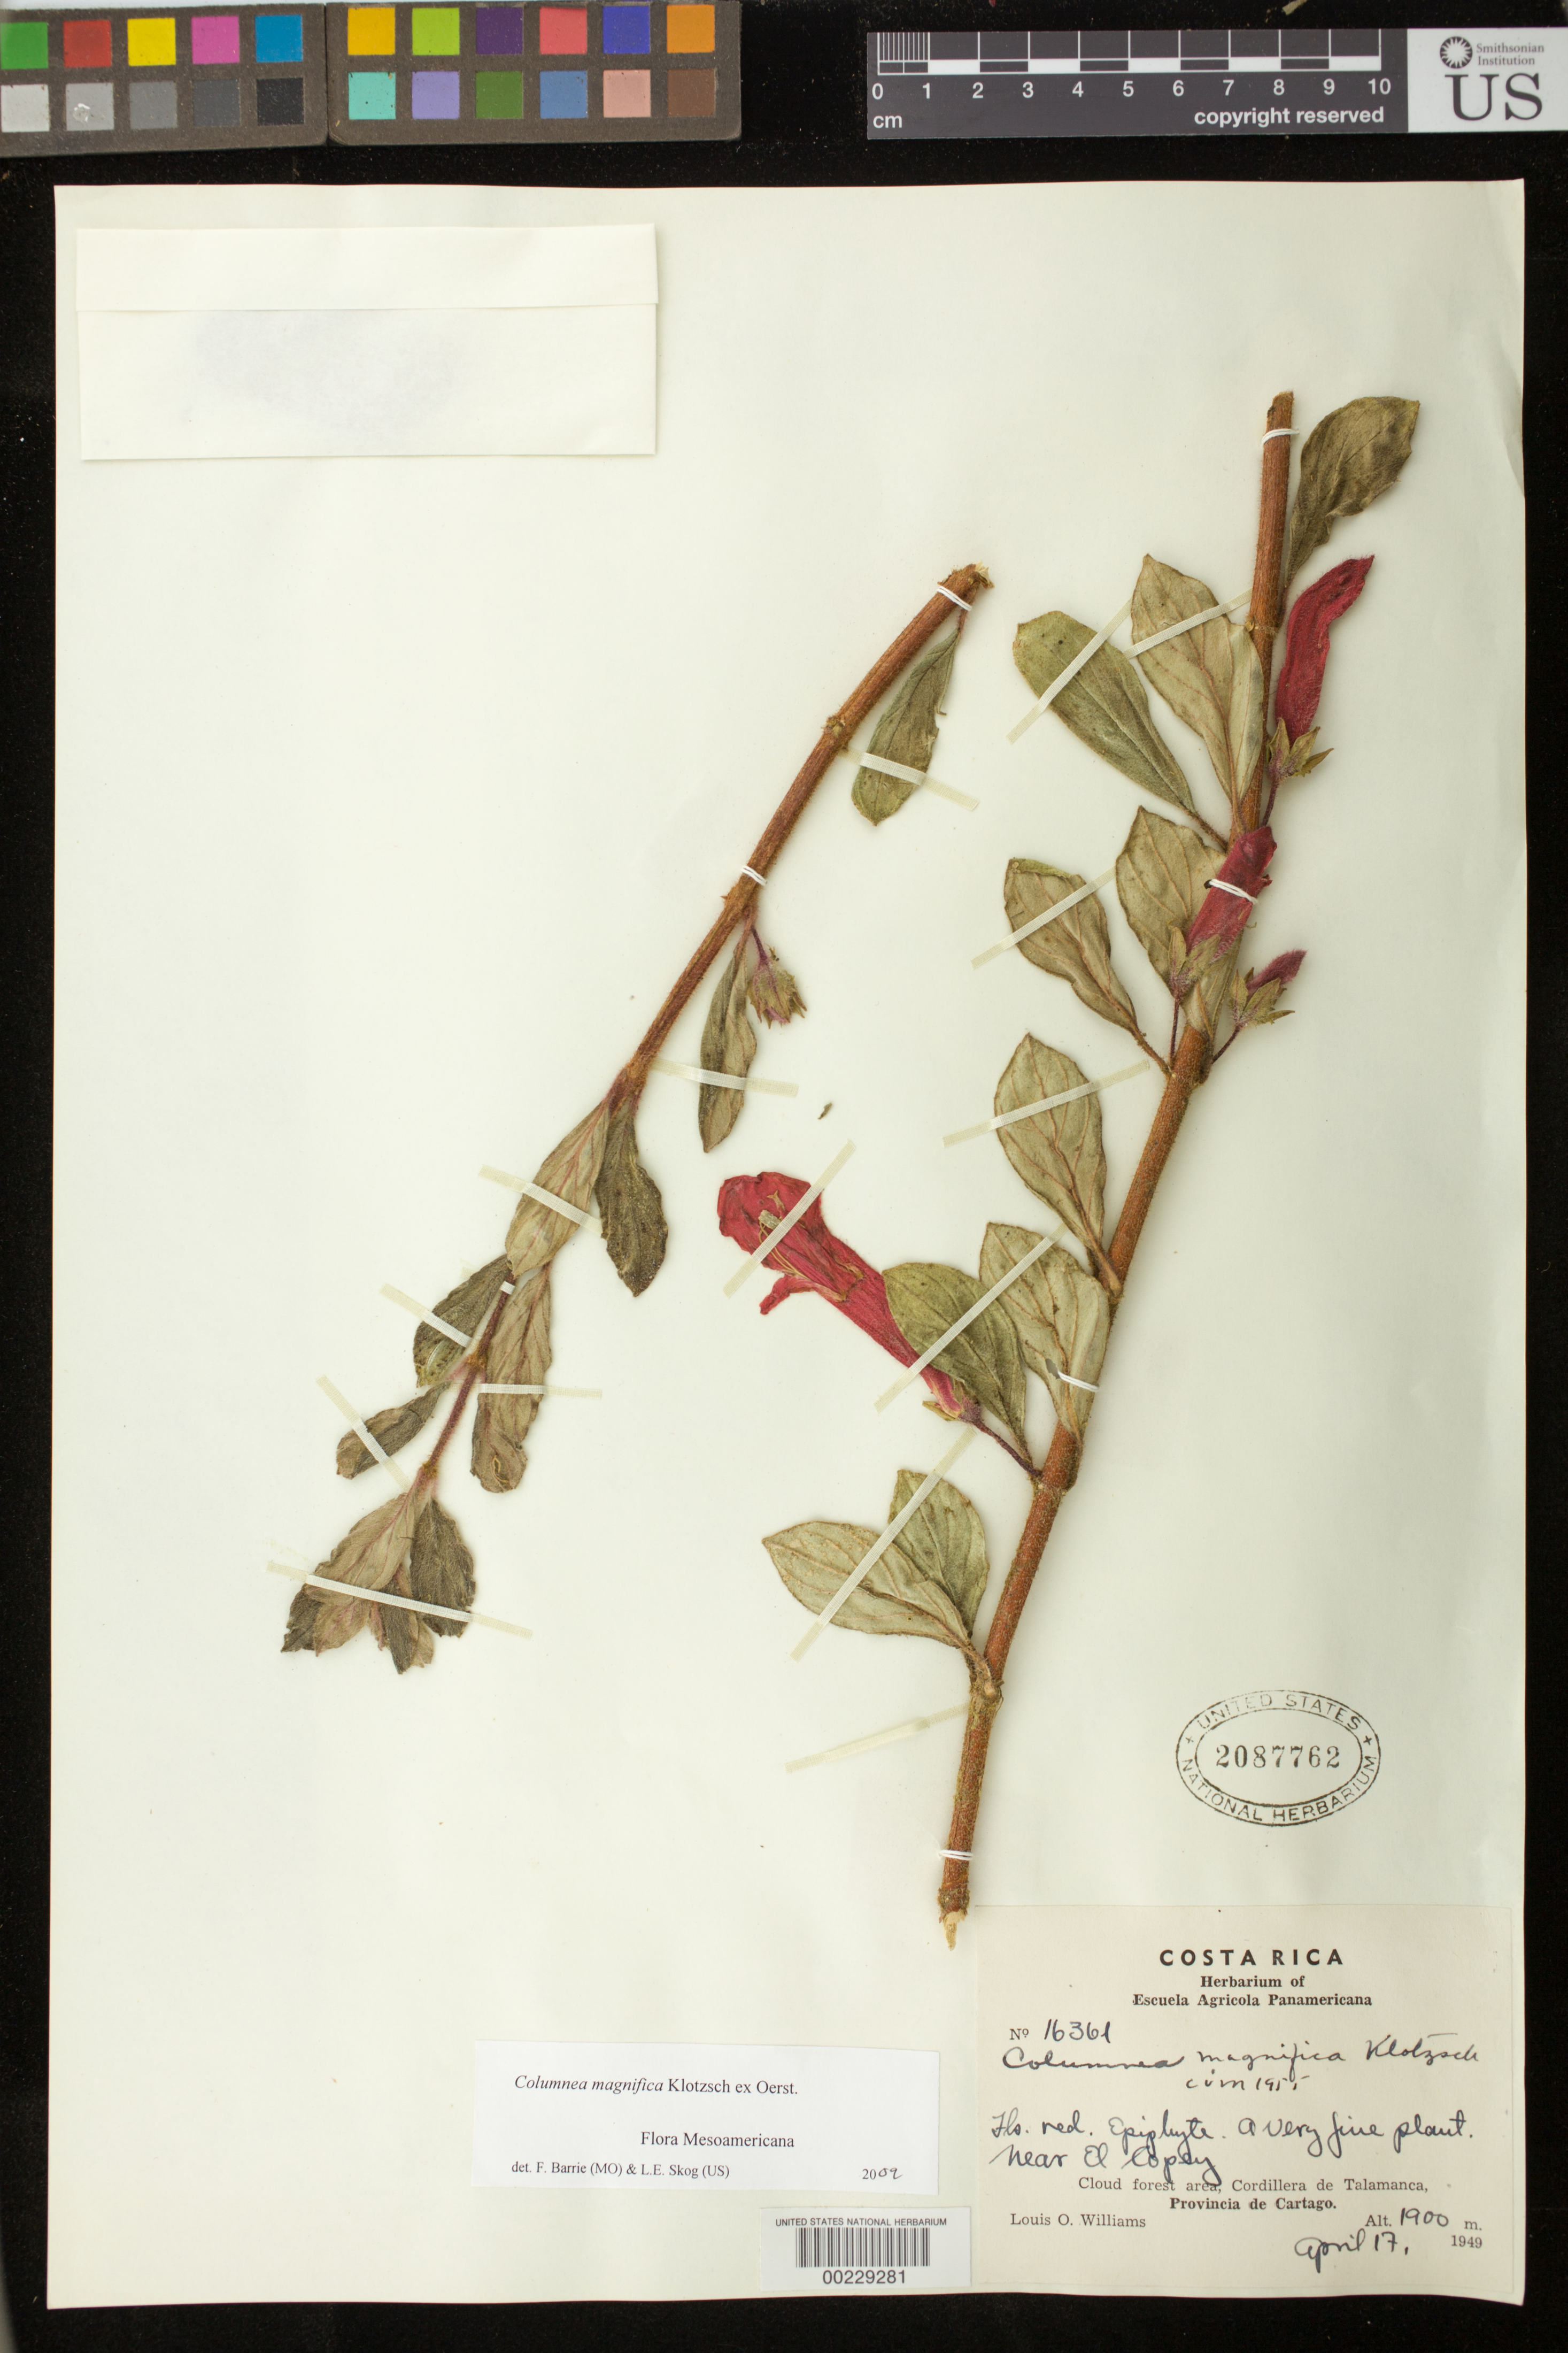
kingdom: Plantae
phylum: Tracheophyta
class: Magnoliopsida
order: Lamiales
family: Gesneriaceae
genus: Columnea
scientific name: Columnea magnifica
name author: Klotzsch ex Oerst.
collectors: L. O. Williams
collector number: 16361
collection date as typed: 17 Apr 1949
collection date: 1949-04-17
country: Costa Rica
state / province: Cartago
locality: Cordillera de Talamanca, near El Copey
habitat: Cloud forest area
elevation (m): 1900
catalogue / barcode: US 2087762